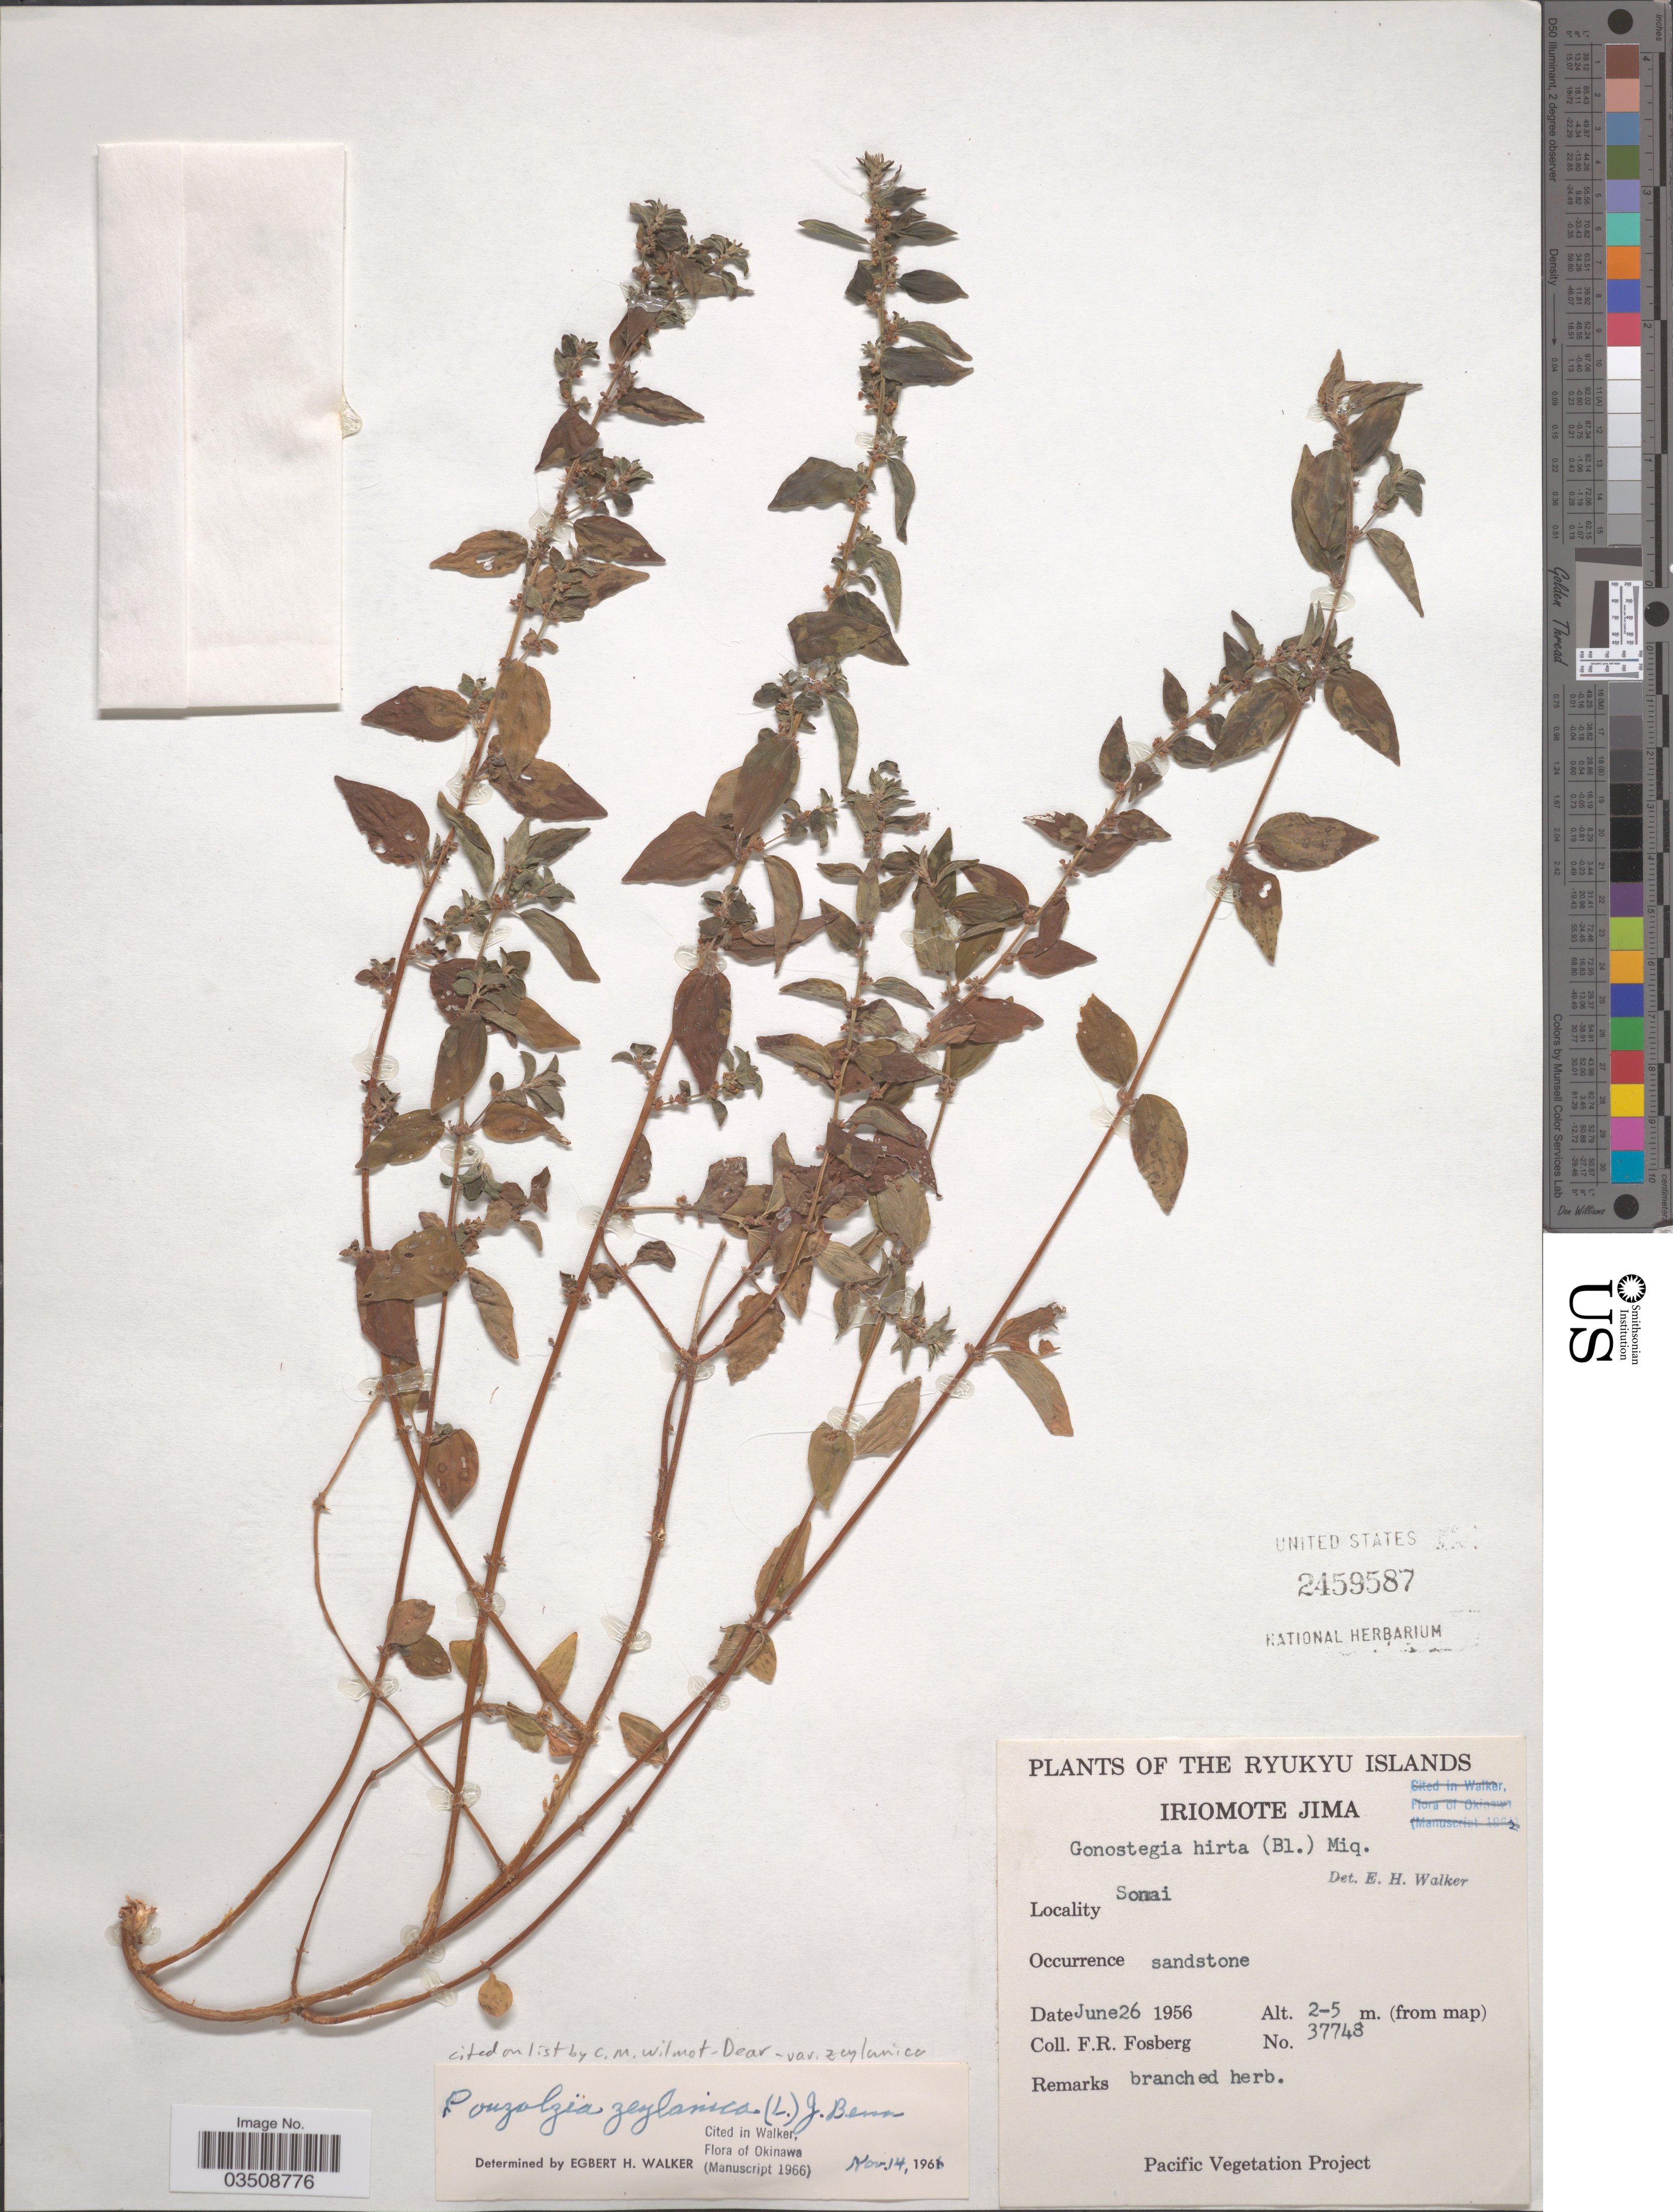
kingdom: Plantae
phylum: Tracheophyta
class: Magnoliopsida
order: Rosales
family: Urticaceae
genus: Pouzolzia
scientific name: Pouzolzia zeylanica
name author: (L.) Benn.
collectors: F. R. Fosberg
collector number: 37748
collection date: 1956-06-26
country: Japan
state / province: Okinawa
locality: The Ryukyu Islands. Iriomote Jima. Sonai.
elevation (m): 2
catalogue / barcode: US 2459587